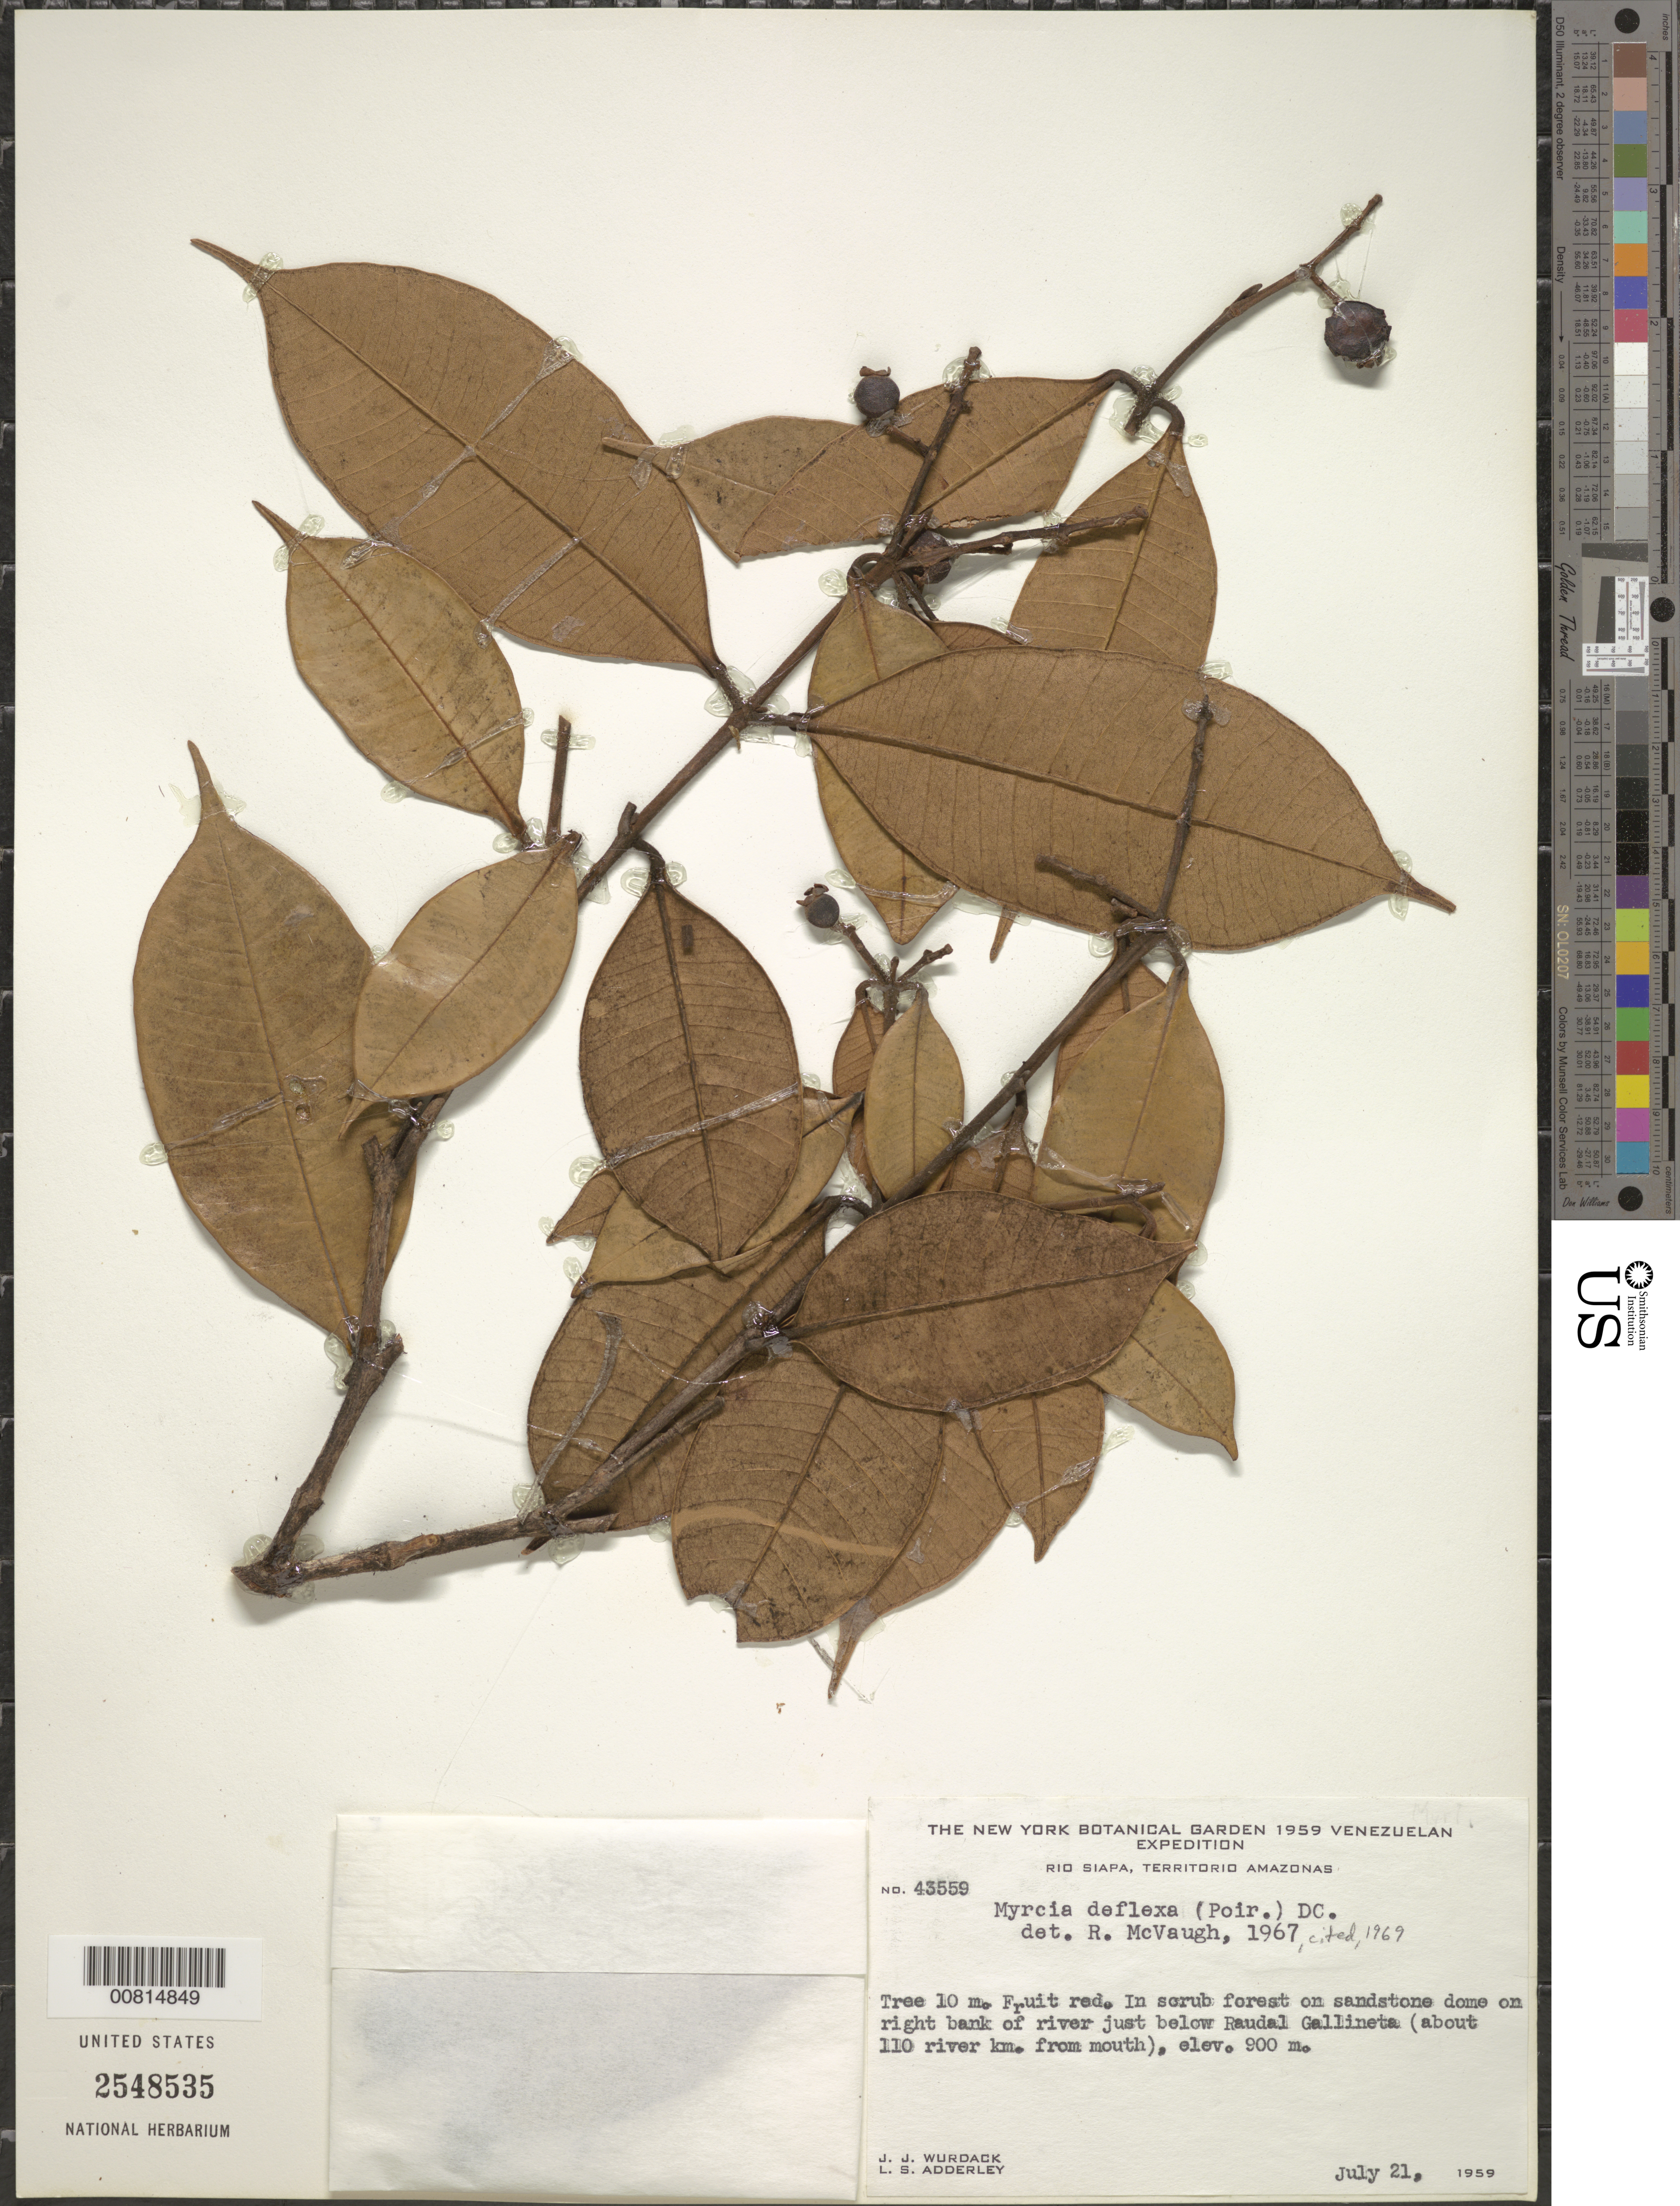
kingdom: Plantae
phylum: Tracheophyta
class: Magnoliopsida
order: Myrtales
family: Myrtaceae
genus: Myrcia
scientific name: Myrcia deflexa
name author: (Poir.) DC.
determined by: McVaugh, R.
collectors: J. J. Wurdack & L. S. Adderley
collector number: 43559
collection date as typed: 21-Jul-59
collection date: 1959-07-21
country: Venezuela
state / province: Amazonas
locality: Río Siapa, just below Raudal Gallineta (about 110 river km from mouth)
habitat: Scrub forest on sandstone dome on riverbank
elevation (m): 900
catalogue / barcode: US 2548535